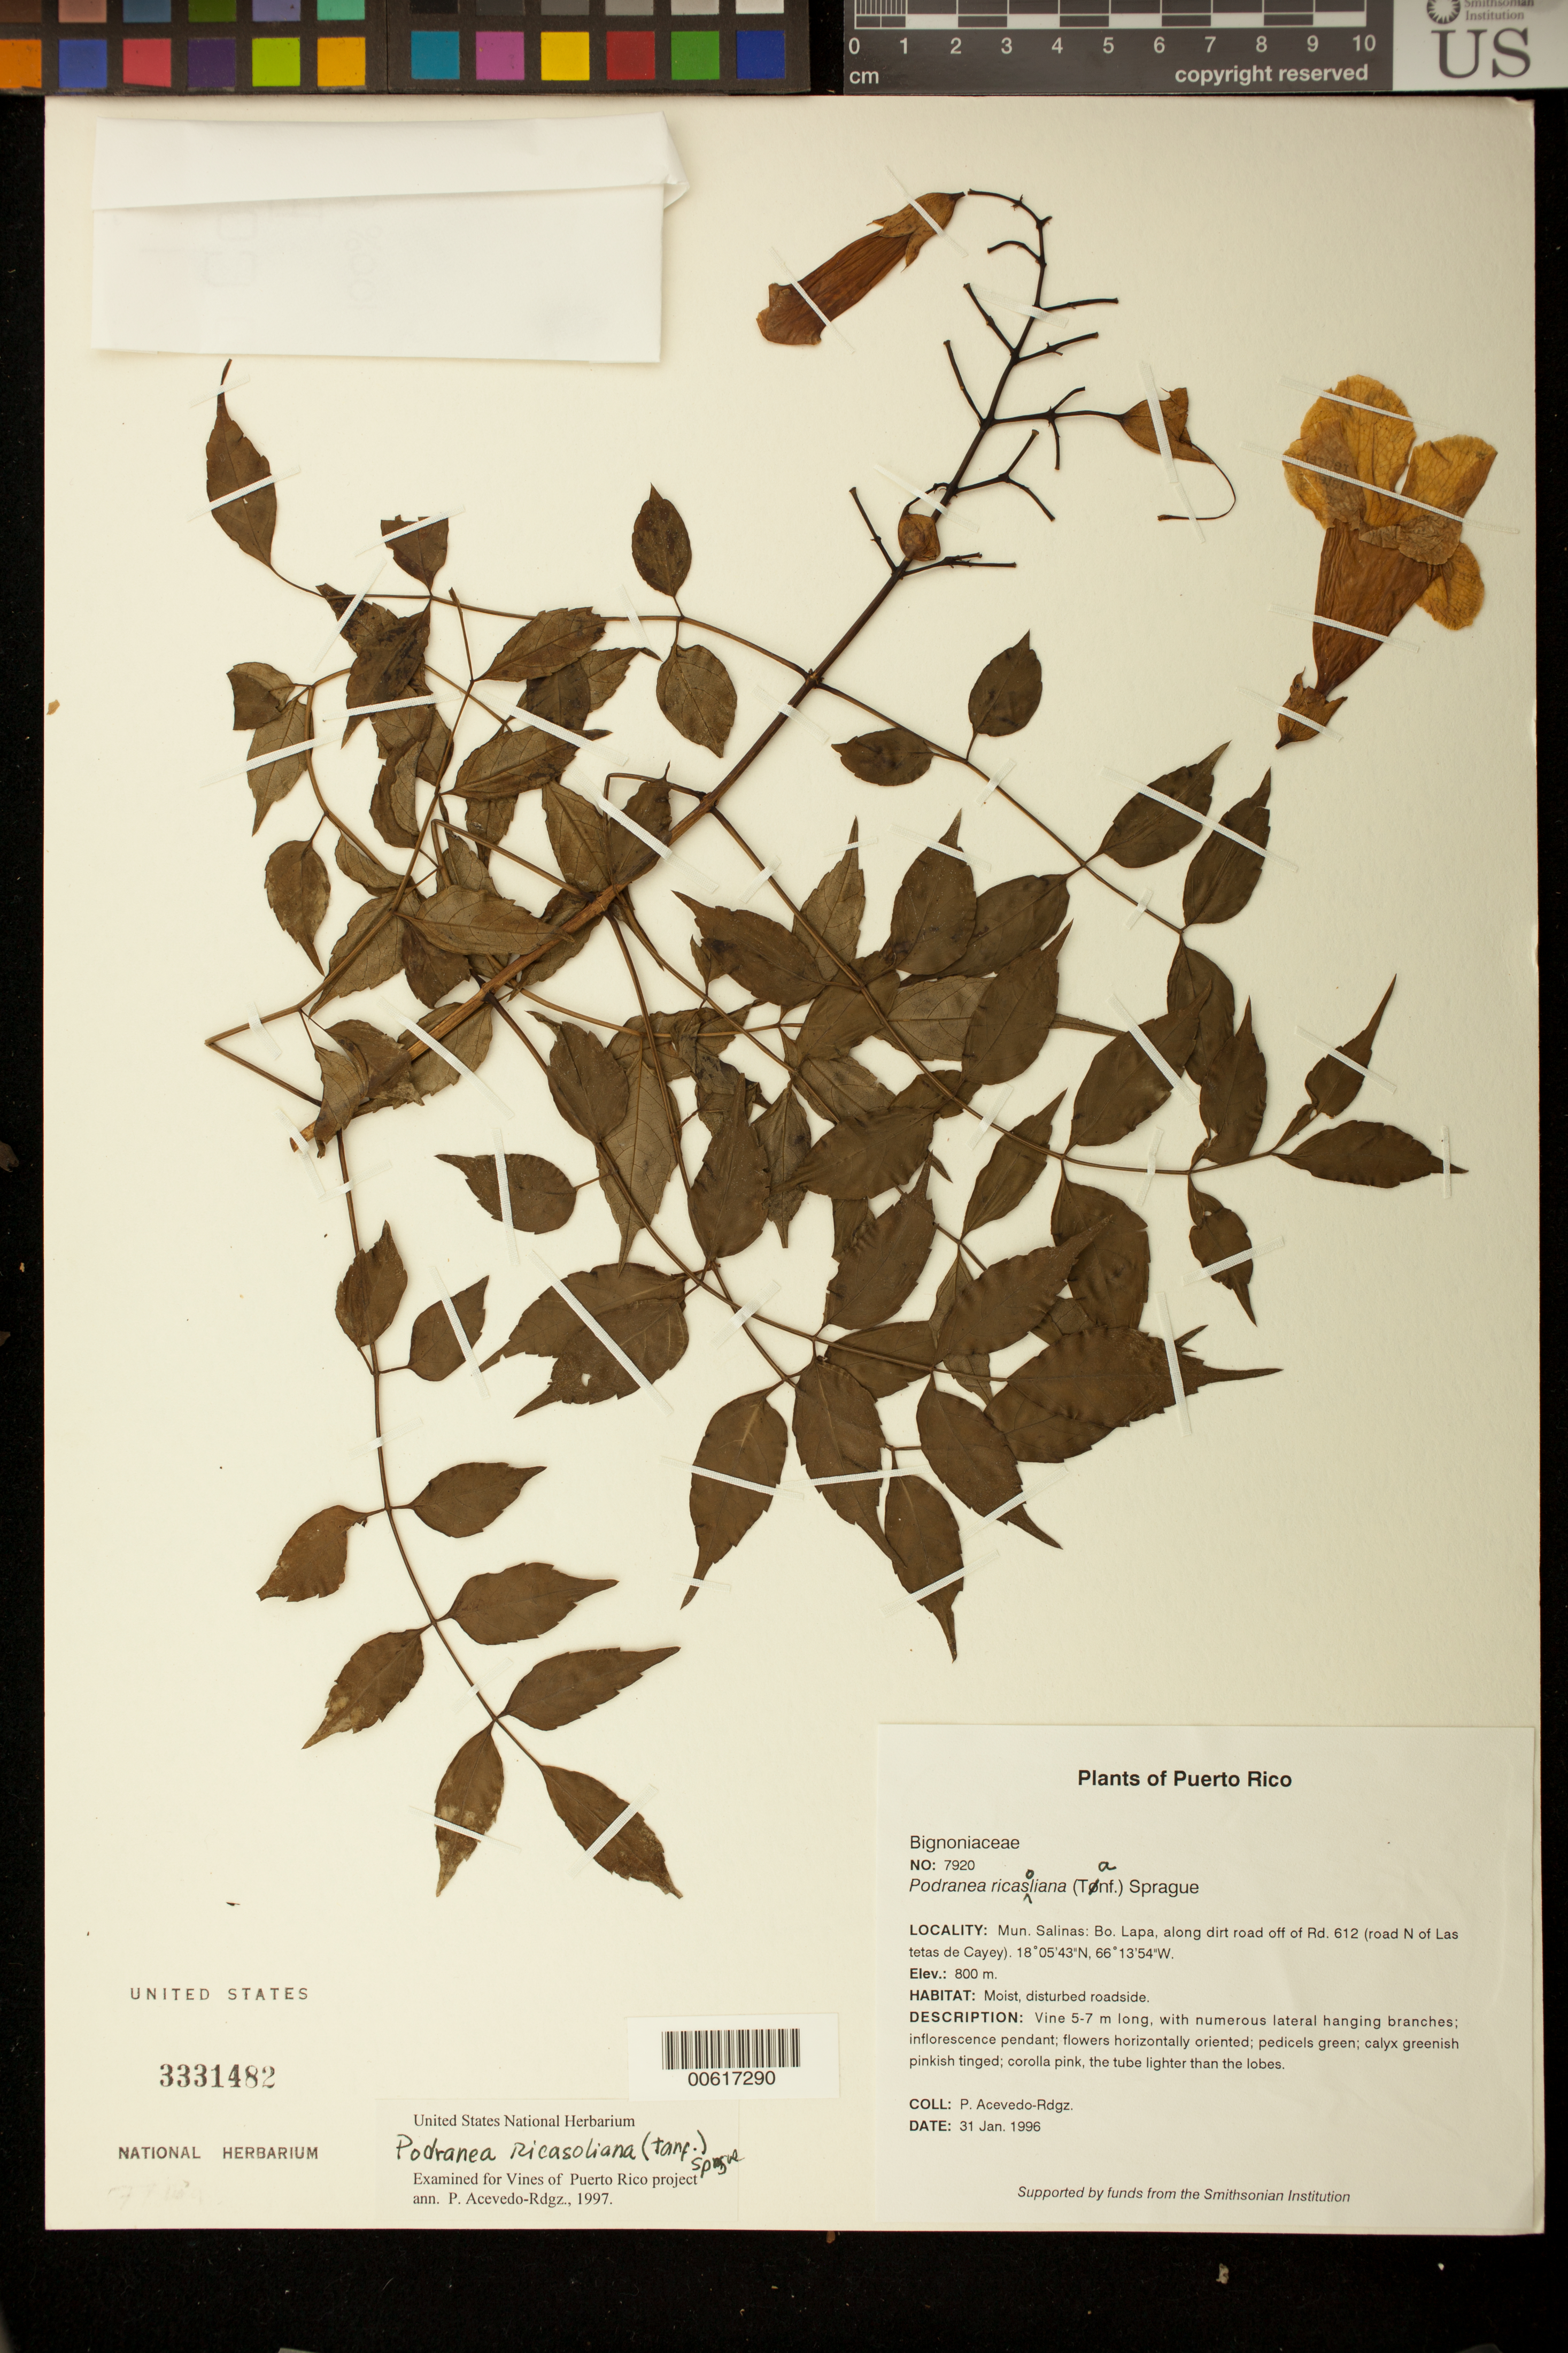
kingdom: Plantae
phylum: Tracheophyta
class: Magnoliopsida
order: Lamiales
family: Bignoniaceae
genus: Podranea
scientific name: Podranea ricasoliana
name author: (Tanfani) Sprague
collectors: P. Acevedo-Rodr.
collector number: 7920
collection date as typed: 31 Jan 1996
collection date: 1996-01-31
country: Puerto Rico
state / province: Cayey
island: Puerto Rico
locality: Cayey; along dirt road off of Rd. 612 (road N of Las tetas de Cayey).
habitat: Moist, disturbed roadside.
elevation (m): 800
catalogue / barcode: US 3331482